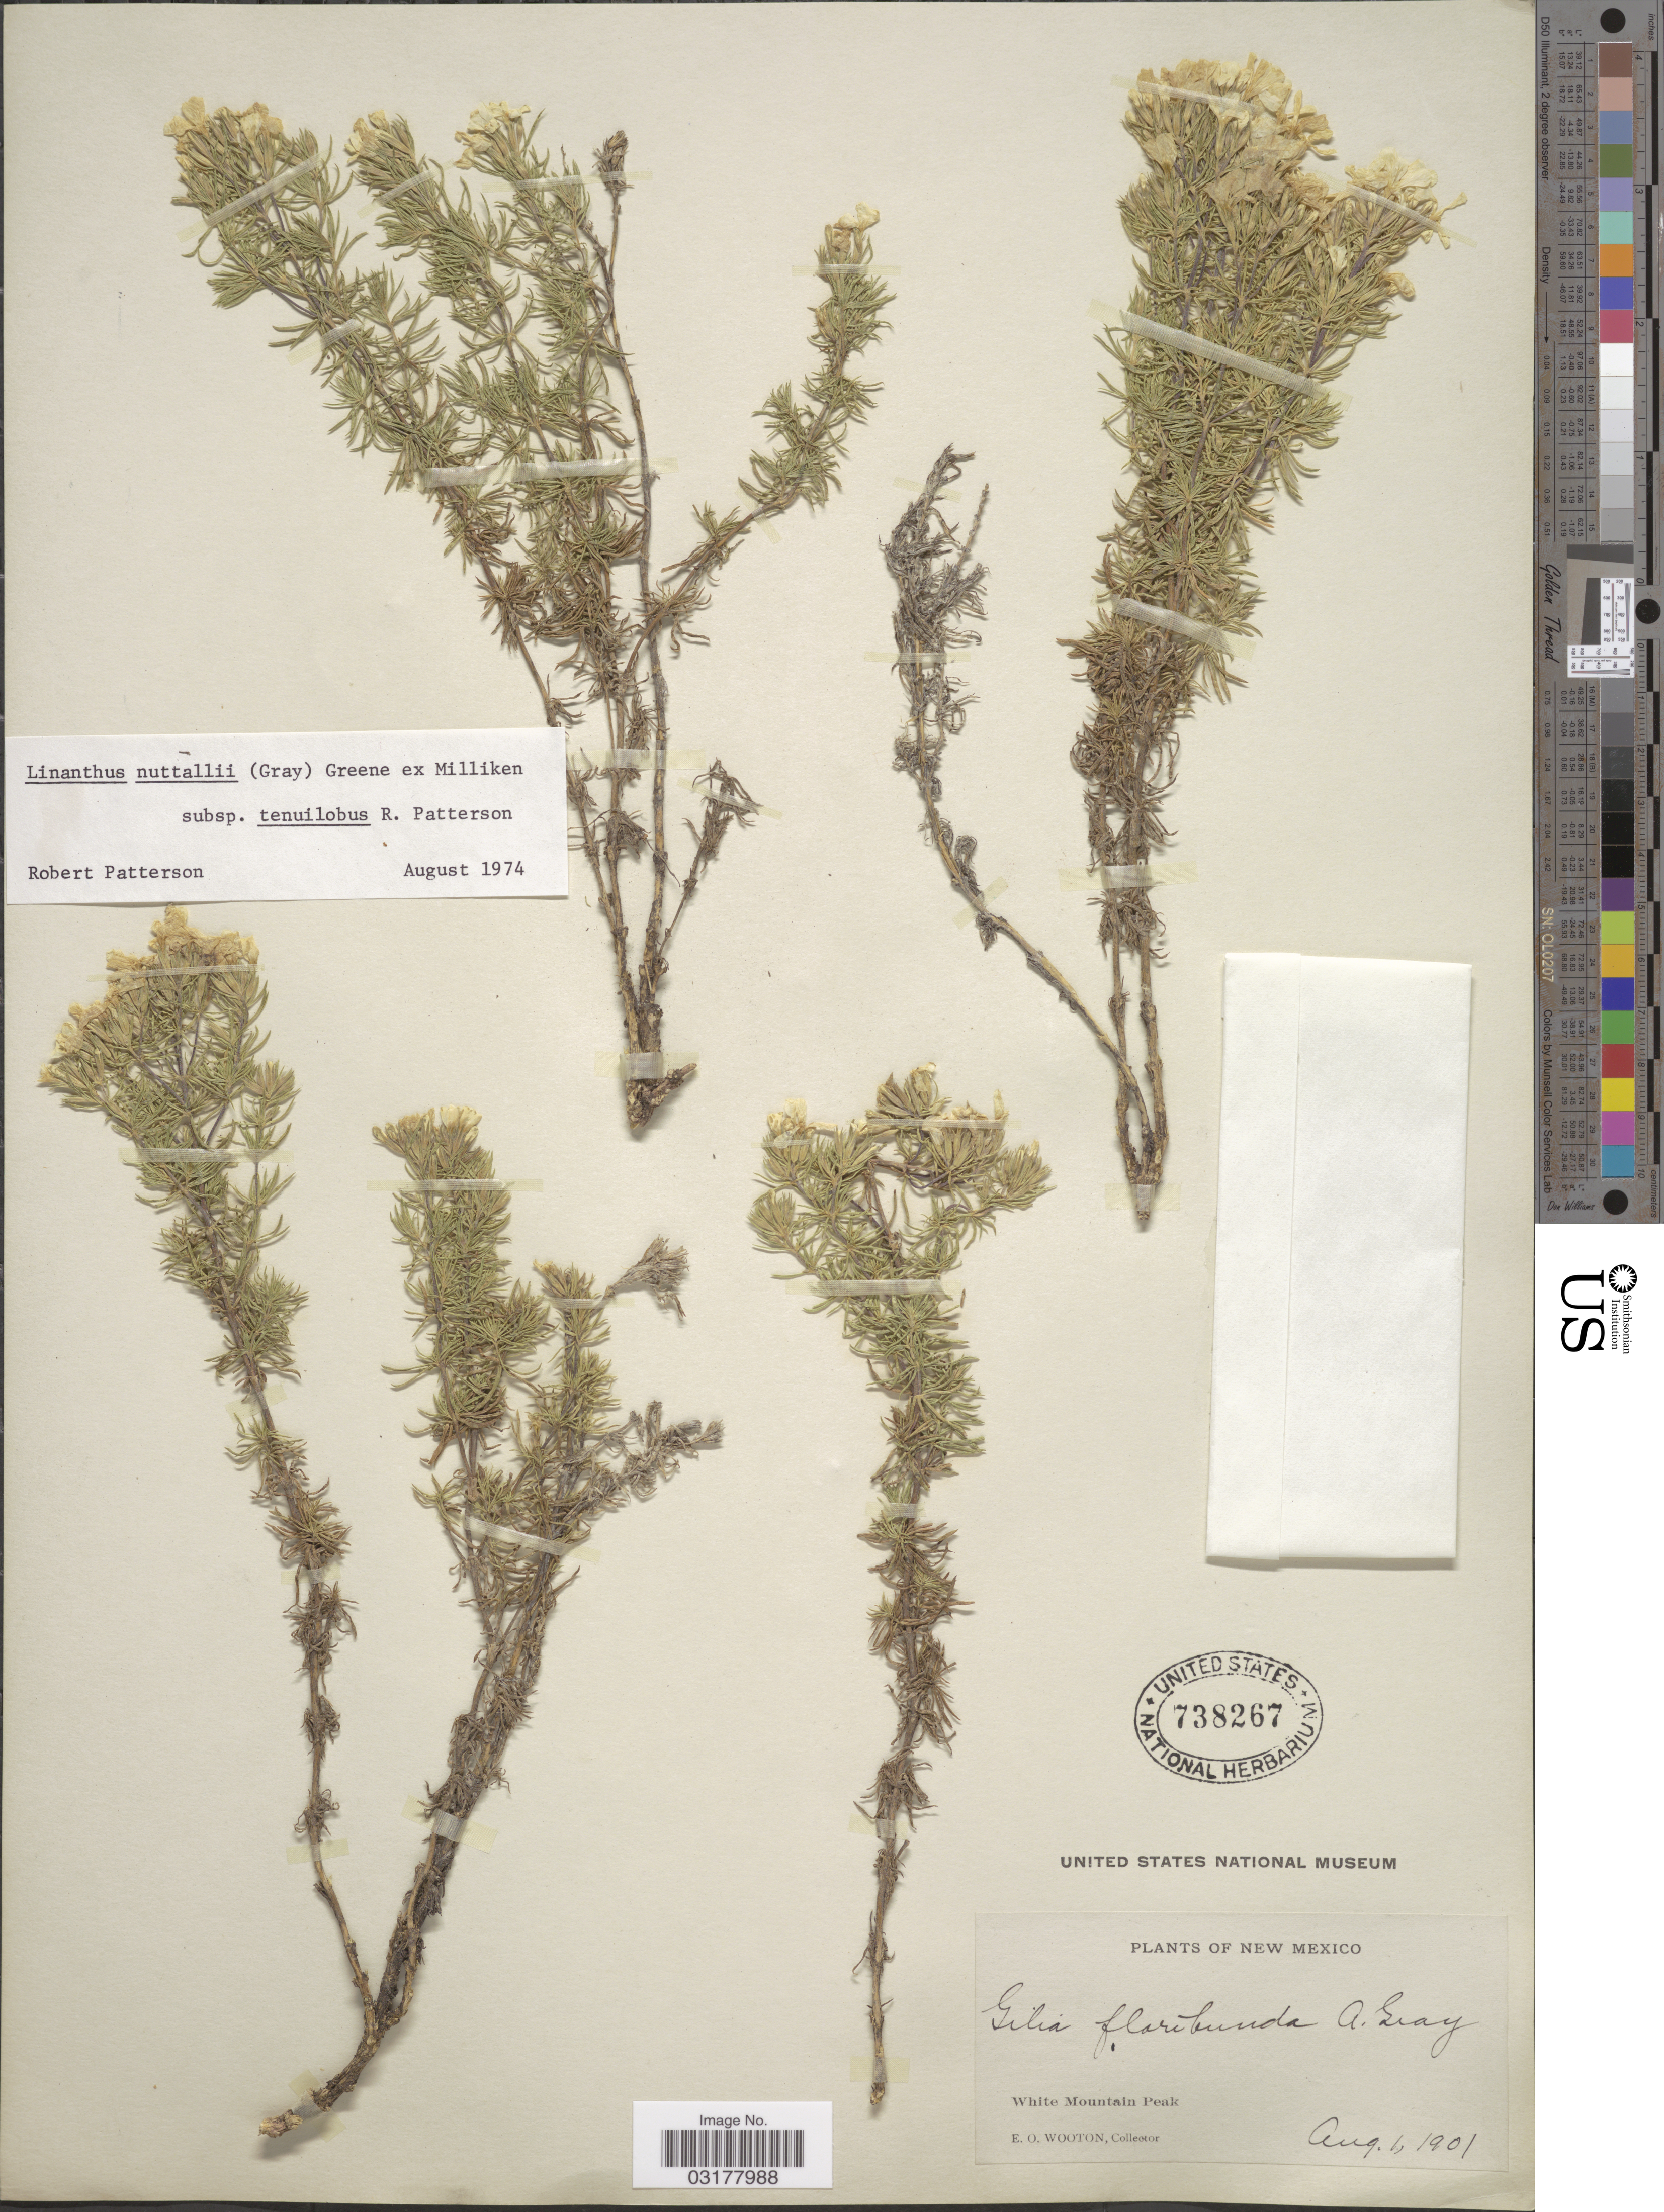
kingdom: Plantae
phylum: Tracheophyta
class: Magnoliopsida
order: Ericales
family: Polemoniaceae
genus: Leptosiphon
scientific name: Leptosiphon nuttallii subsp. nuttallii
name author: (A. Gray) J.M. Porter & L.A. Johnson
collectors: E. O. Wooton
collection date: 1901-08-01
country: United States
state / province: New Mexico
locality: White Mountain Peak.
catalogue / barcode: US 738267